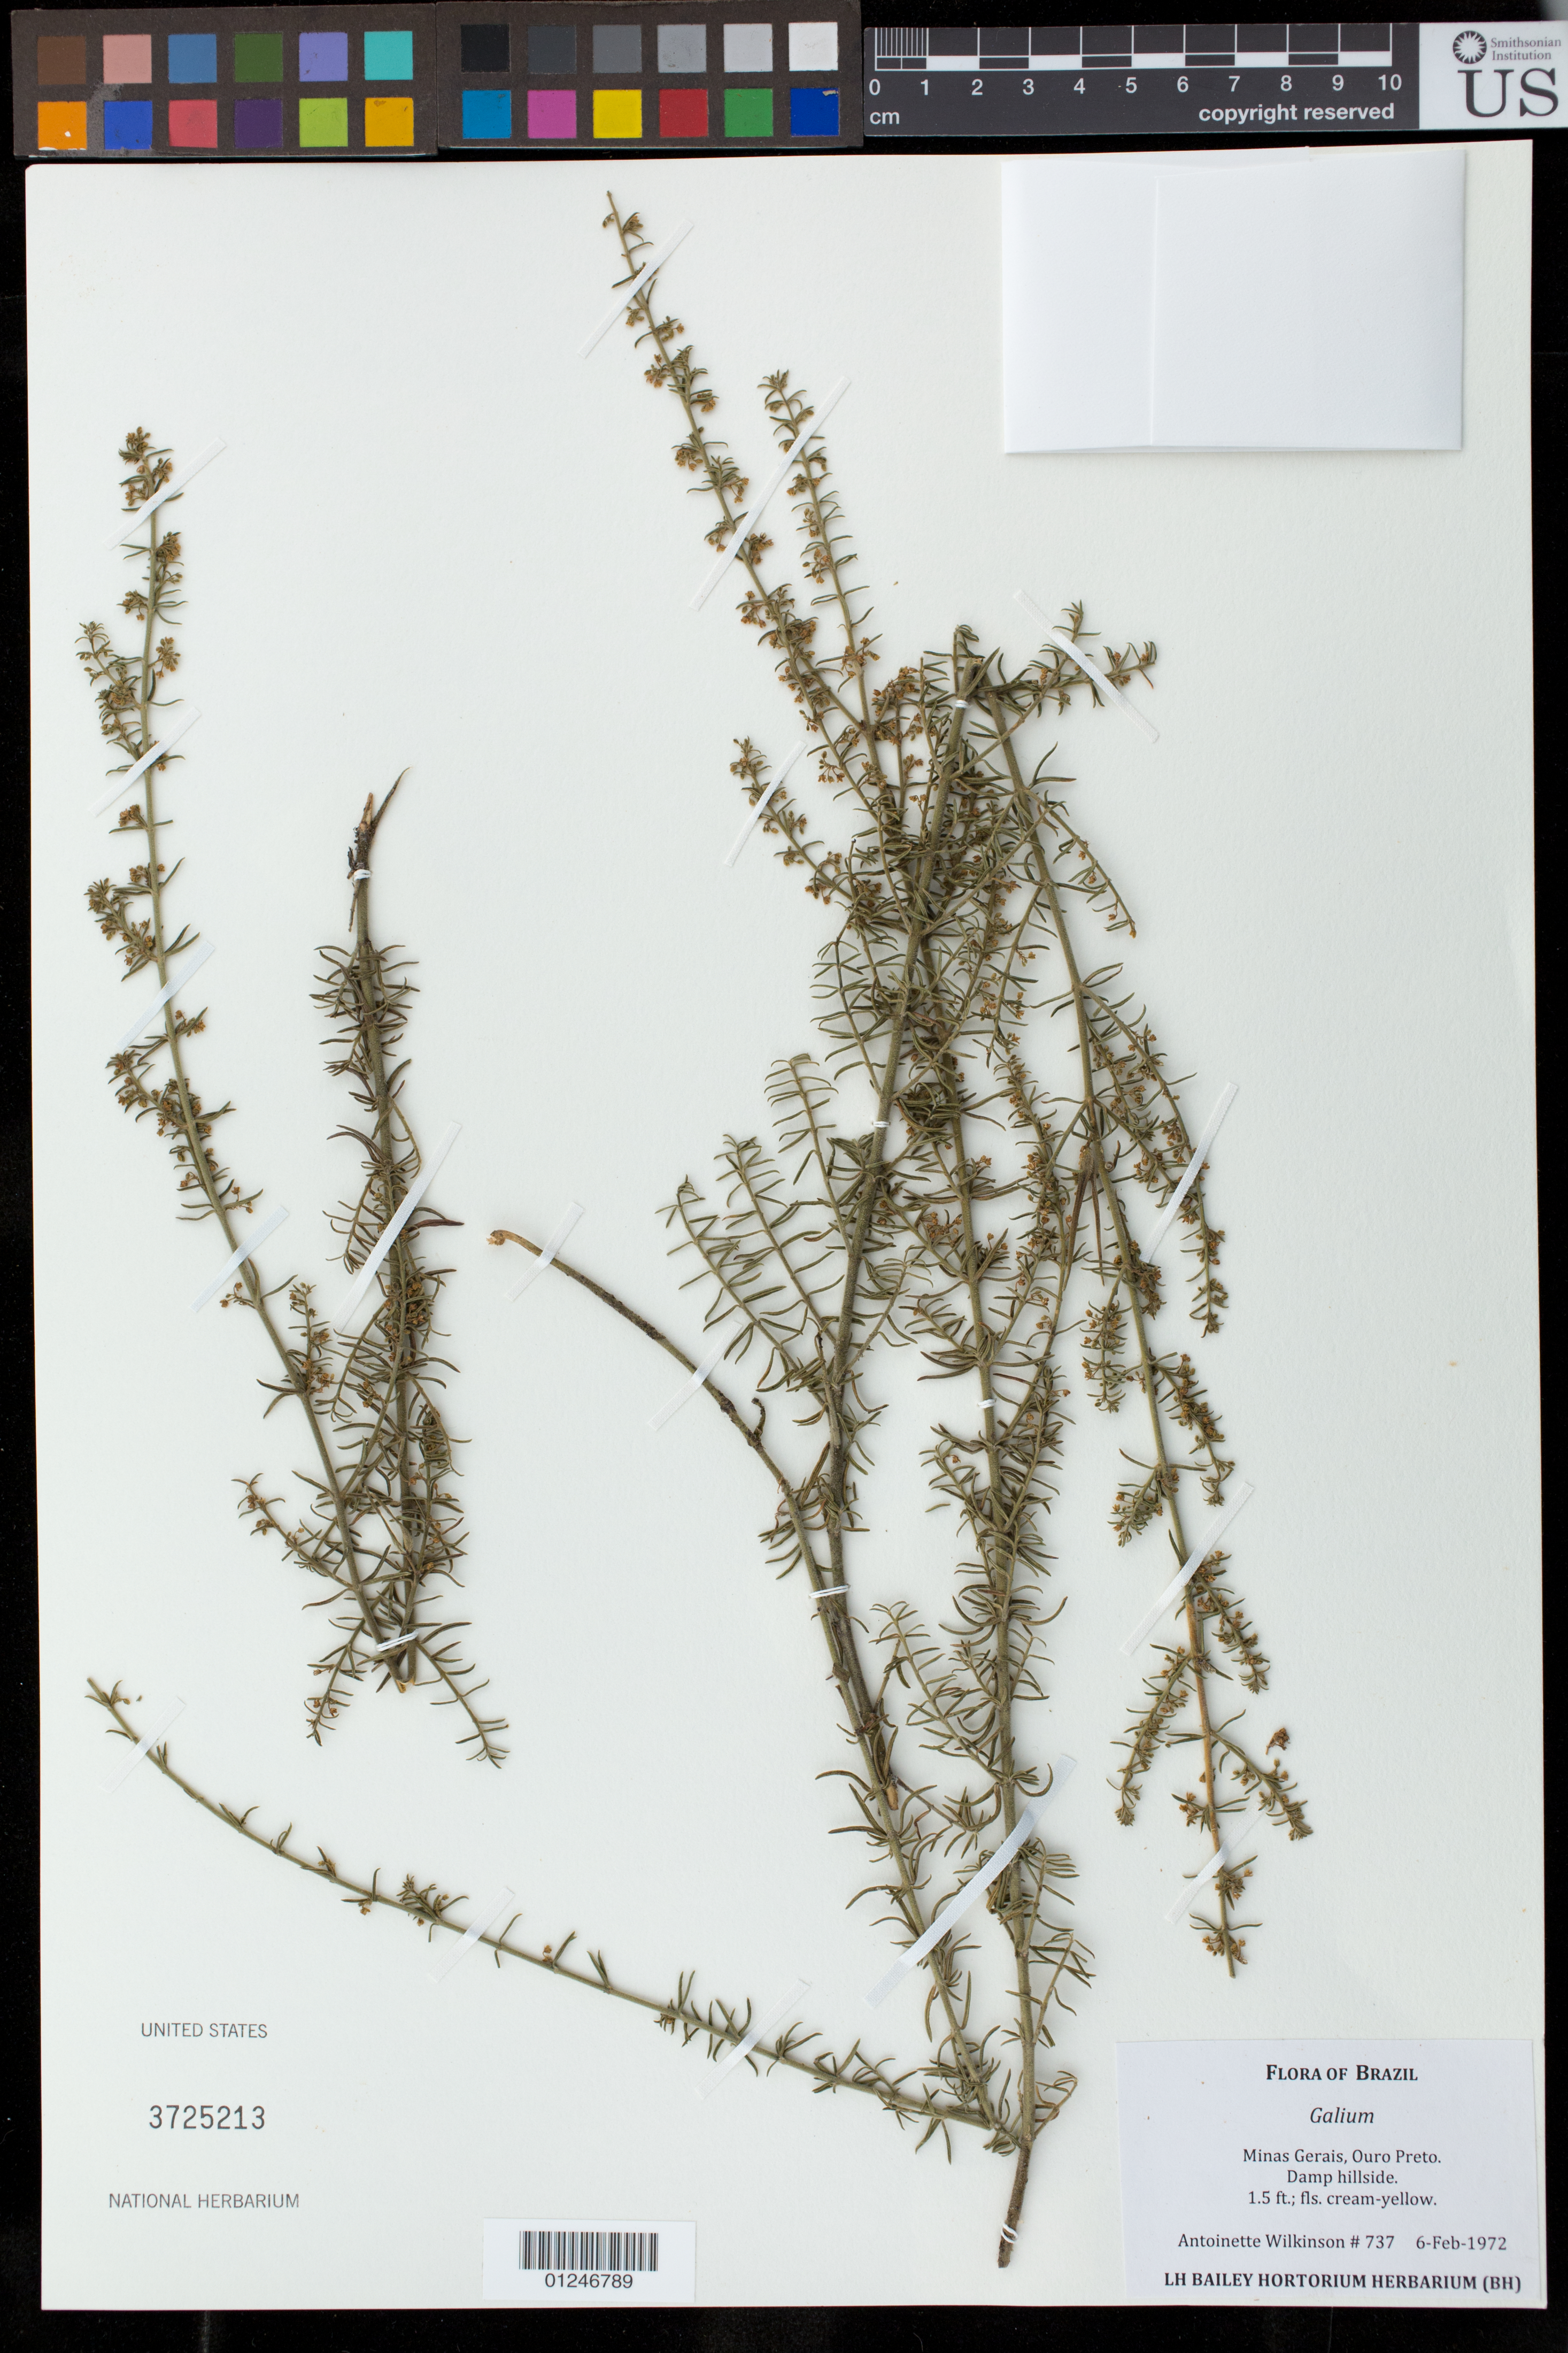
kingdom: Plantae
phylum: Tracheophyta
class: Magnoliopsida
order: Gentianales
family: Rubiaceae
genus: Galium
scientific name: Galium sp.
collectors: A. Wilkinson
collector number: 737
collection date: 1972-02-06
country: Brazil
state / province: Minas Gerais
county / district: Ouro Prêto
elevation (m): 0.5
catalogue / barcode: US 3725213